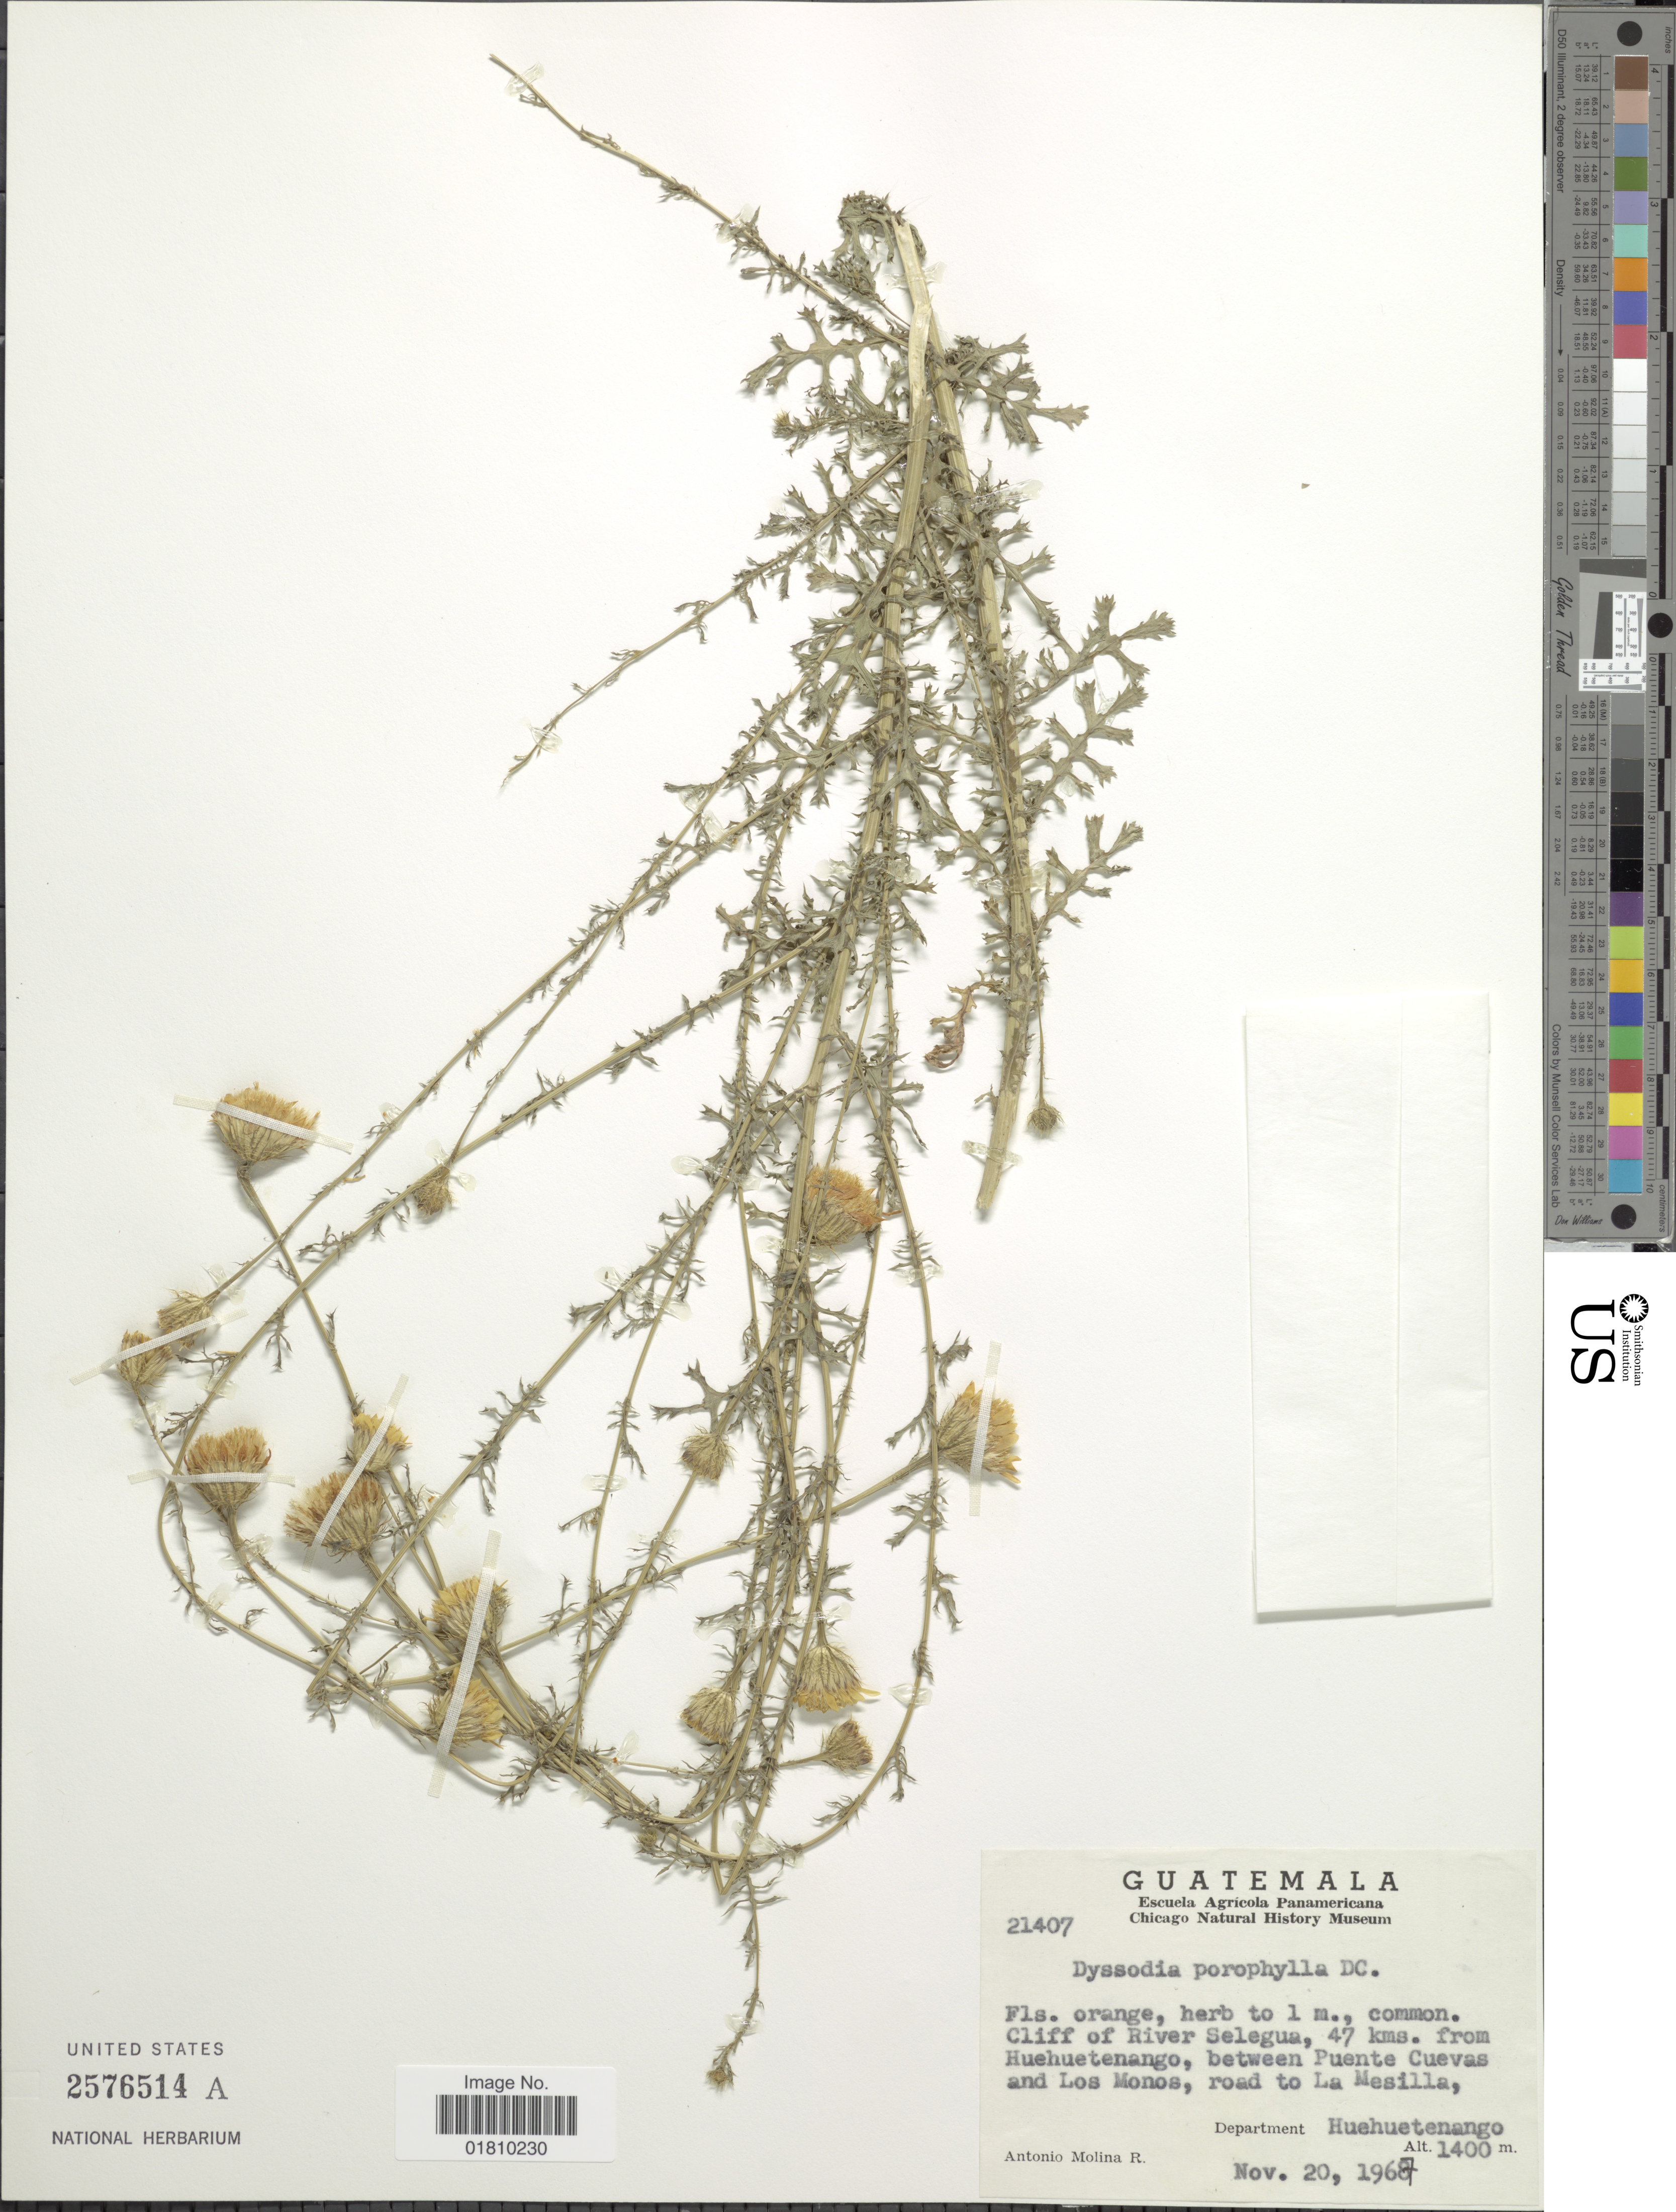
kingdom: Plantae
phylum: Tracheophyta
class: Magnoliopsida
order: Asterales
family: Asteraceae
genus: Adenophyllum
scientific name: Adenophyllum porophyllum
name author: (Cav.) Hemsl.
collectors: A. Molina R.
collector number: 21407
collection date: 1967-11-20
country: Guatemala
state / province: Huehuetenango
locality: Cliff of River Selegua, 47 kms. from Huehuetenango, between Puente Cuevas and Los Monos, road to Mesilla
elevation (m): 1400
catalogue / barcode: US 2576514A